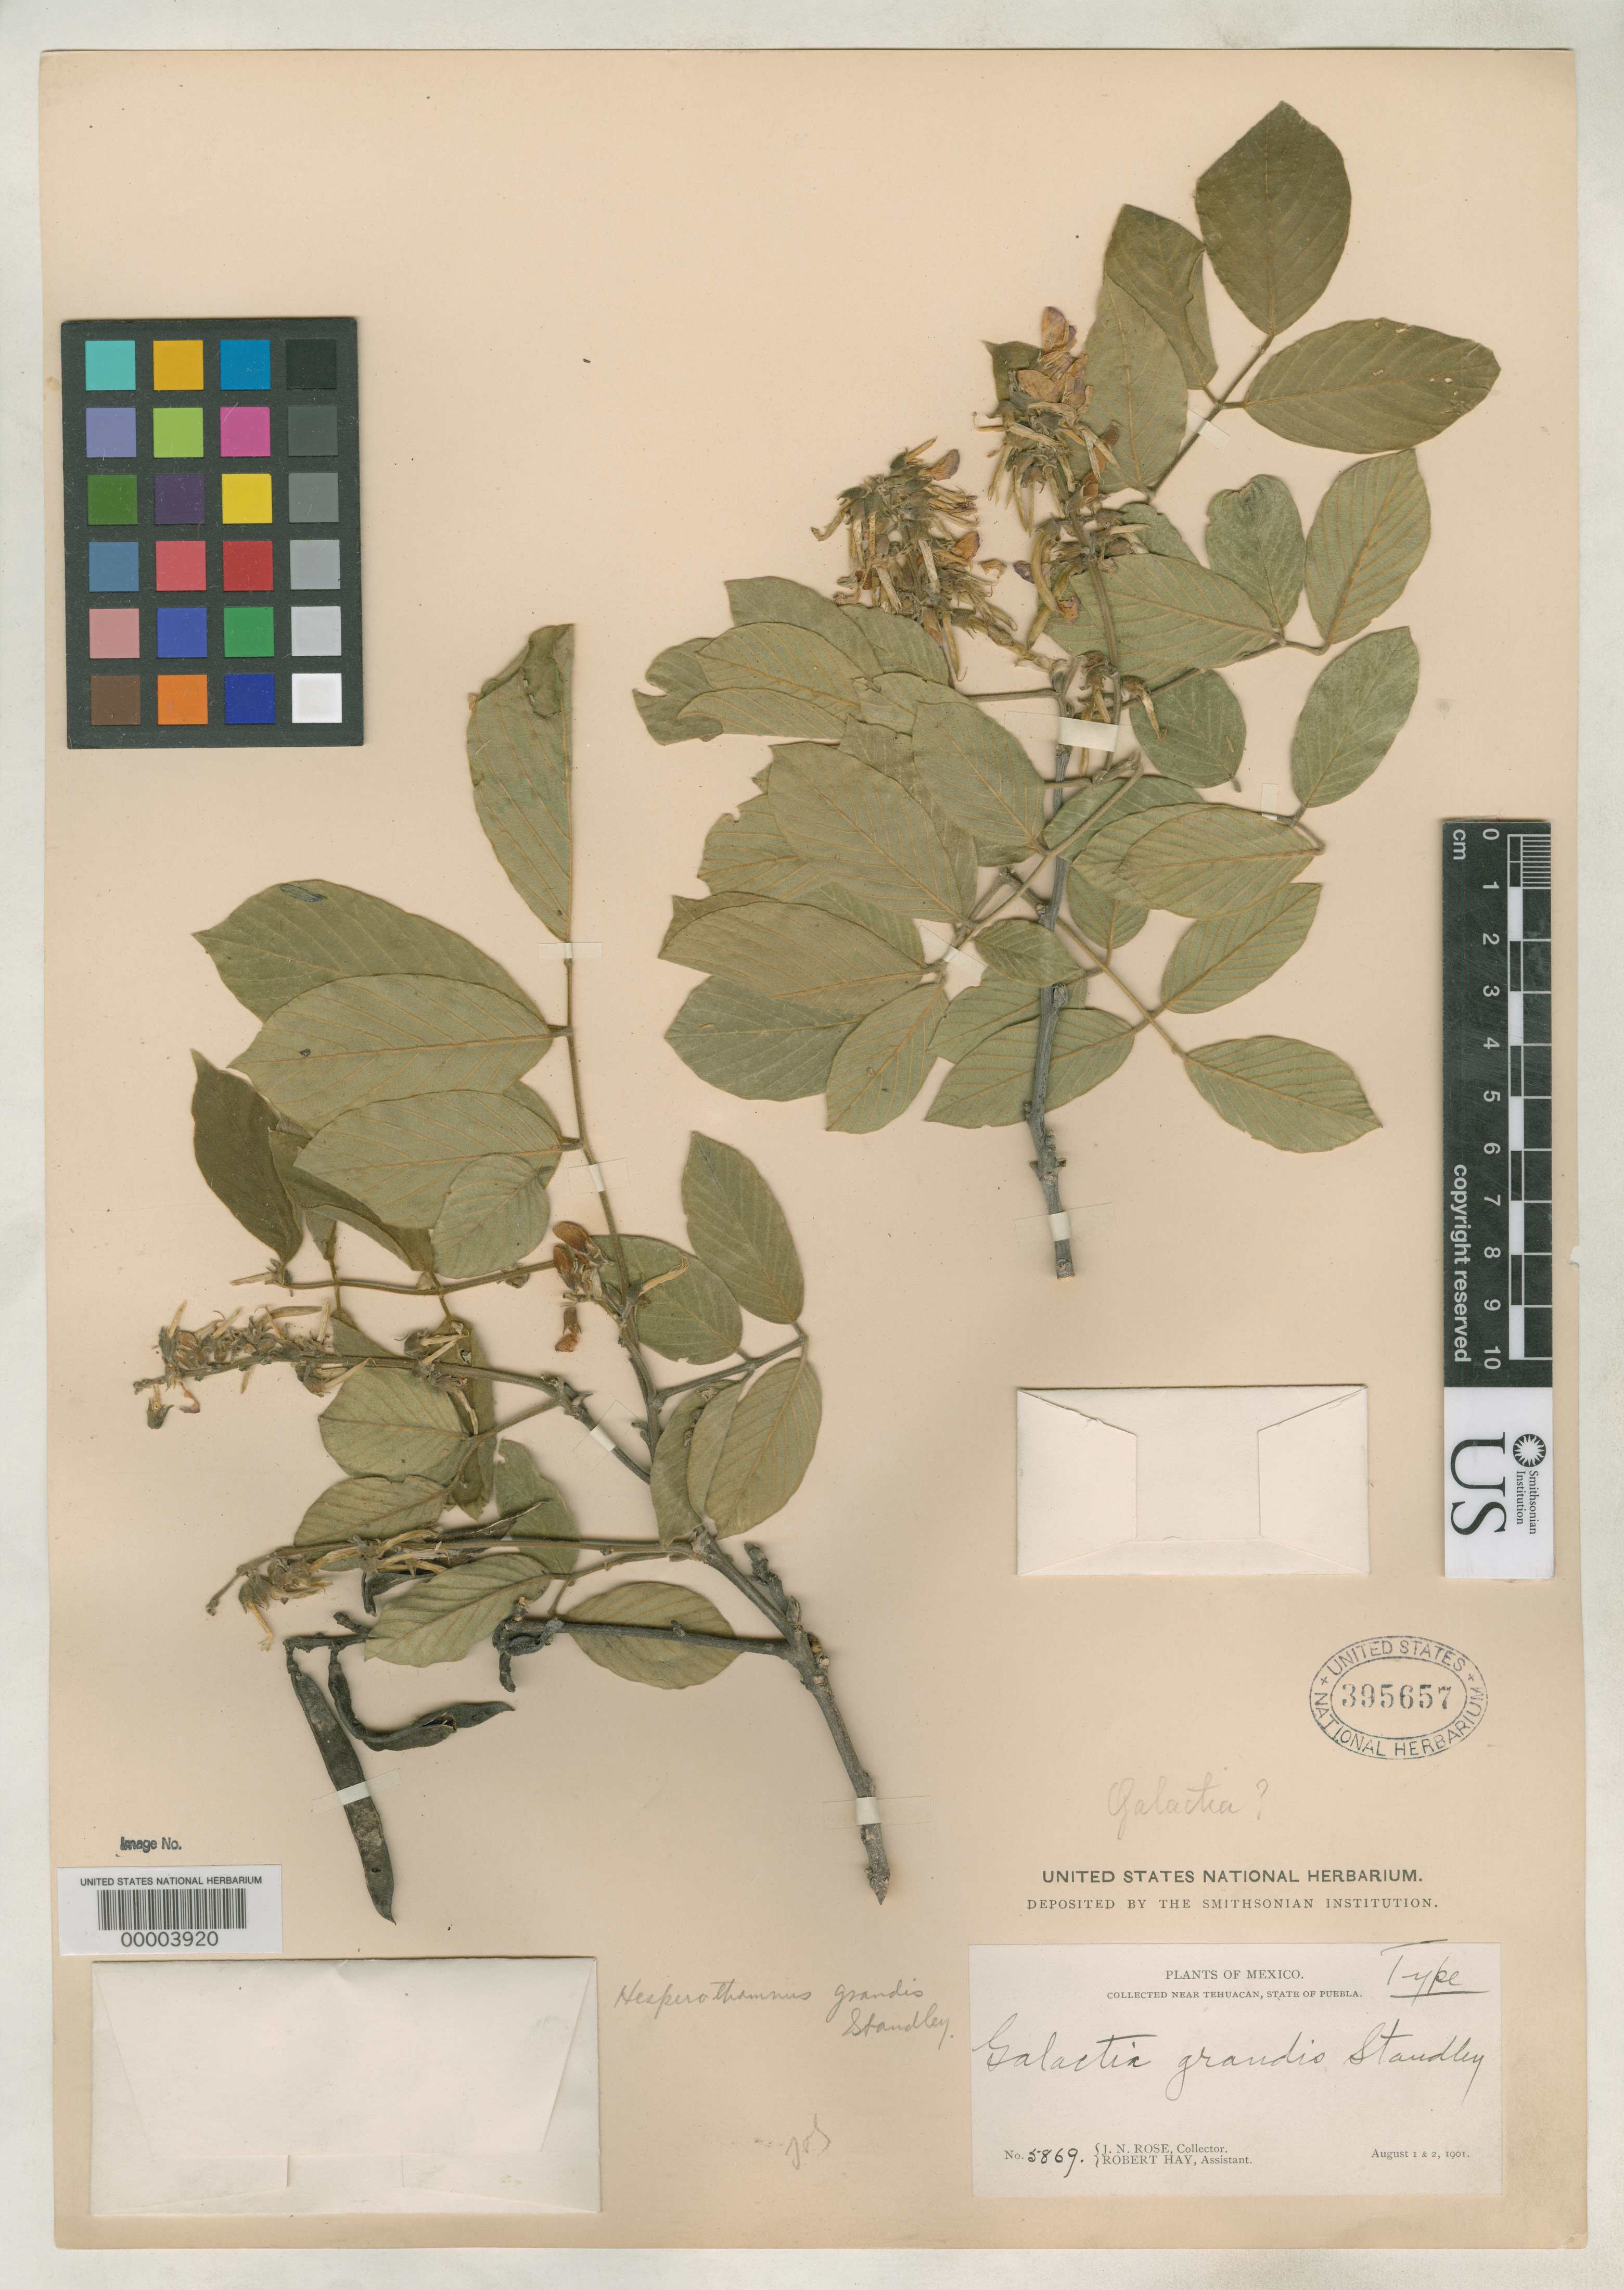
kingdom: Plantae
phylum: Tracheophyta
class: Magnoliopsida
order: Fabales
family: Fabaceae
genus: Hesperothamnus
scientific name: Hesperothamnus grandis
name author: Standl.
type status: Holotype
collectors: J. N. Rose & R. H. Hay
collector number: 5869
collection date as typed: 01 Aug 1901 and 02 Aug 1901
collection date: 1901-08-01,1901-08-02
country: Mexico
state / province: Puebla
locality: Tehuacan.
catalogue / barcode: US 395657